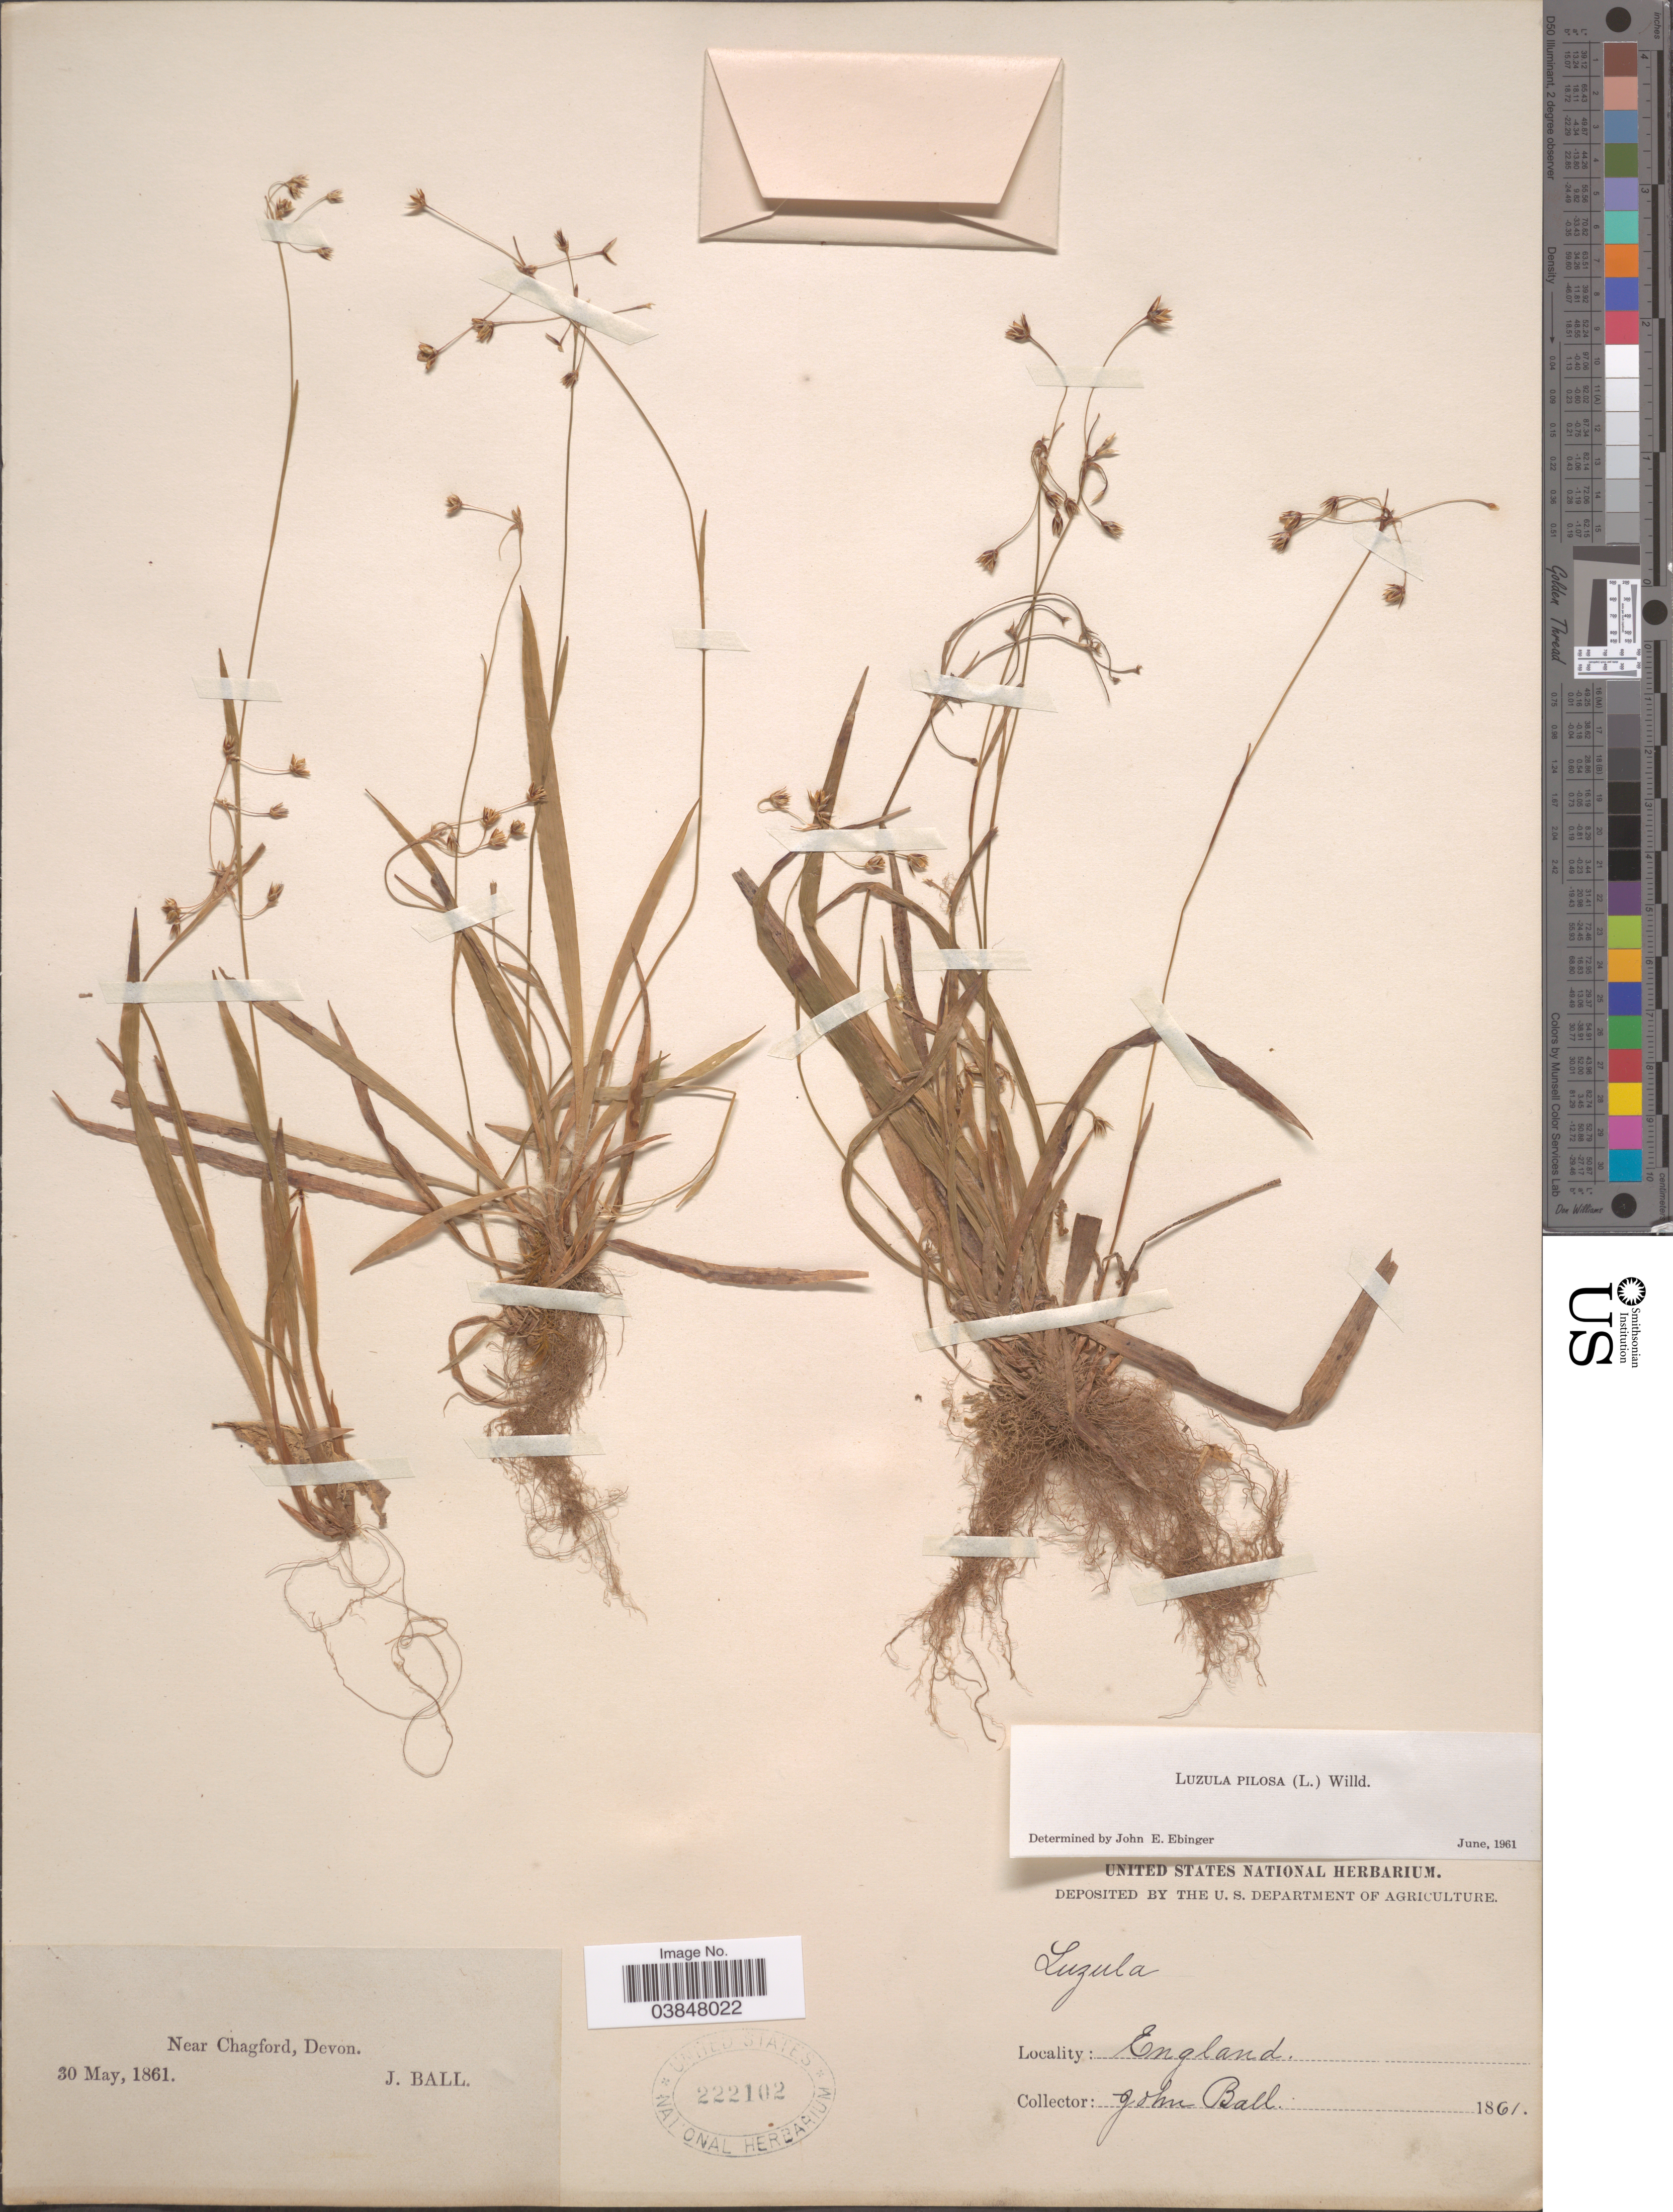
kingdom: Plantae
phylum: Tracheophyta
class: Liliopsida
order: Poales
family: Juncaceae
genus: Luzula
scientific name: Luzula pilosa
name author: (L.) Willd.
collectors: J. Ball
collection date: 1861-05-30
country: United Kingdom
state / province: England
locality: Near Chagford, Devon.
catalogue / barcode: US 222102